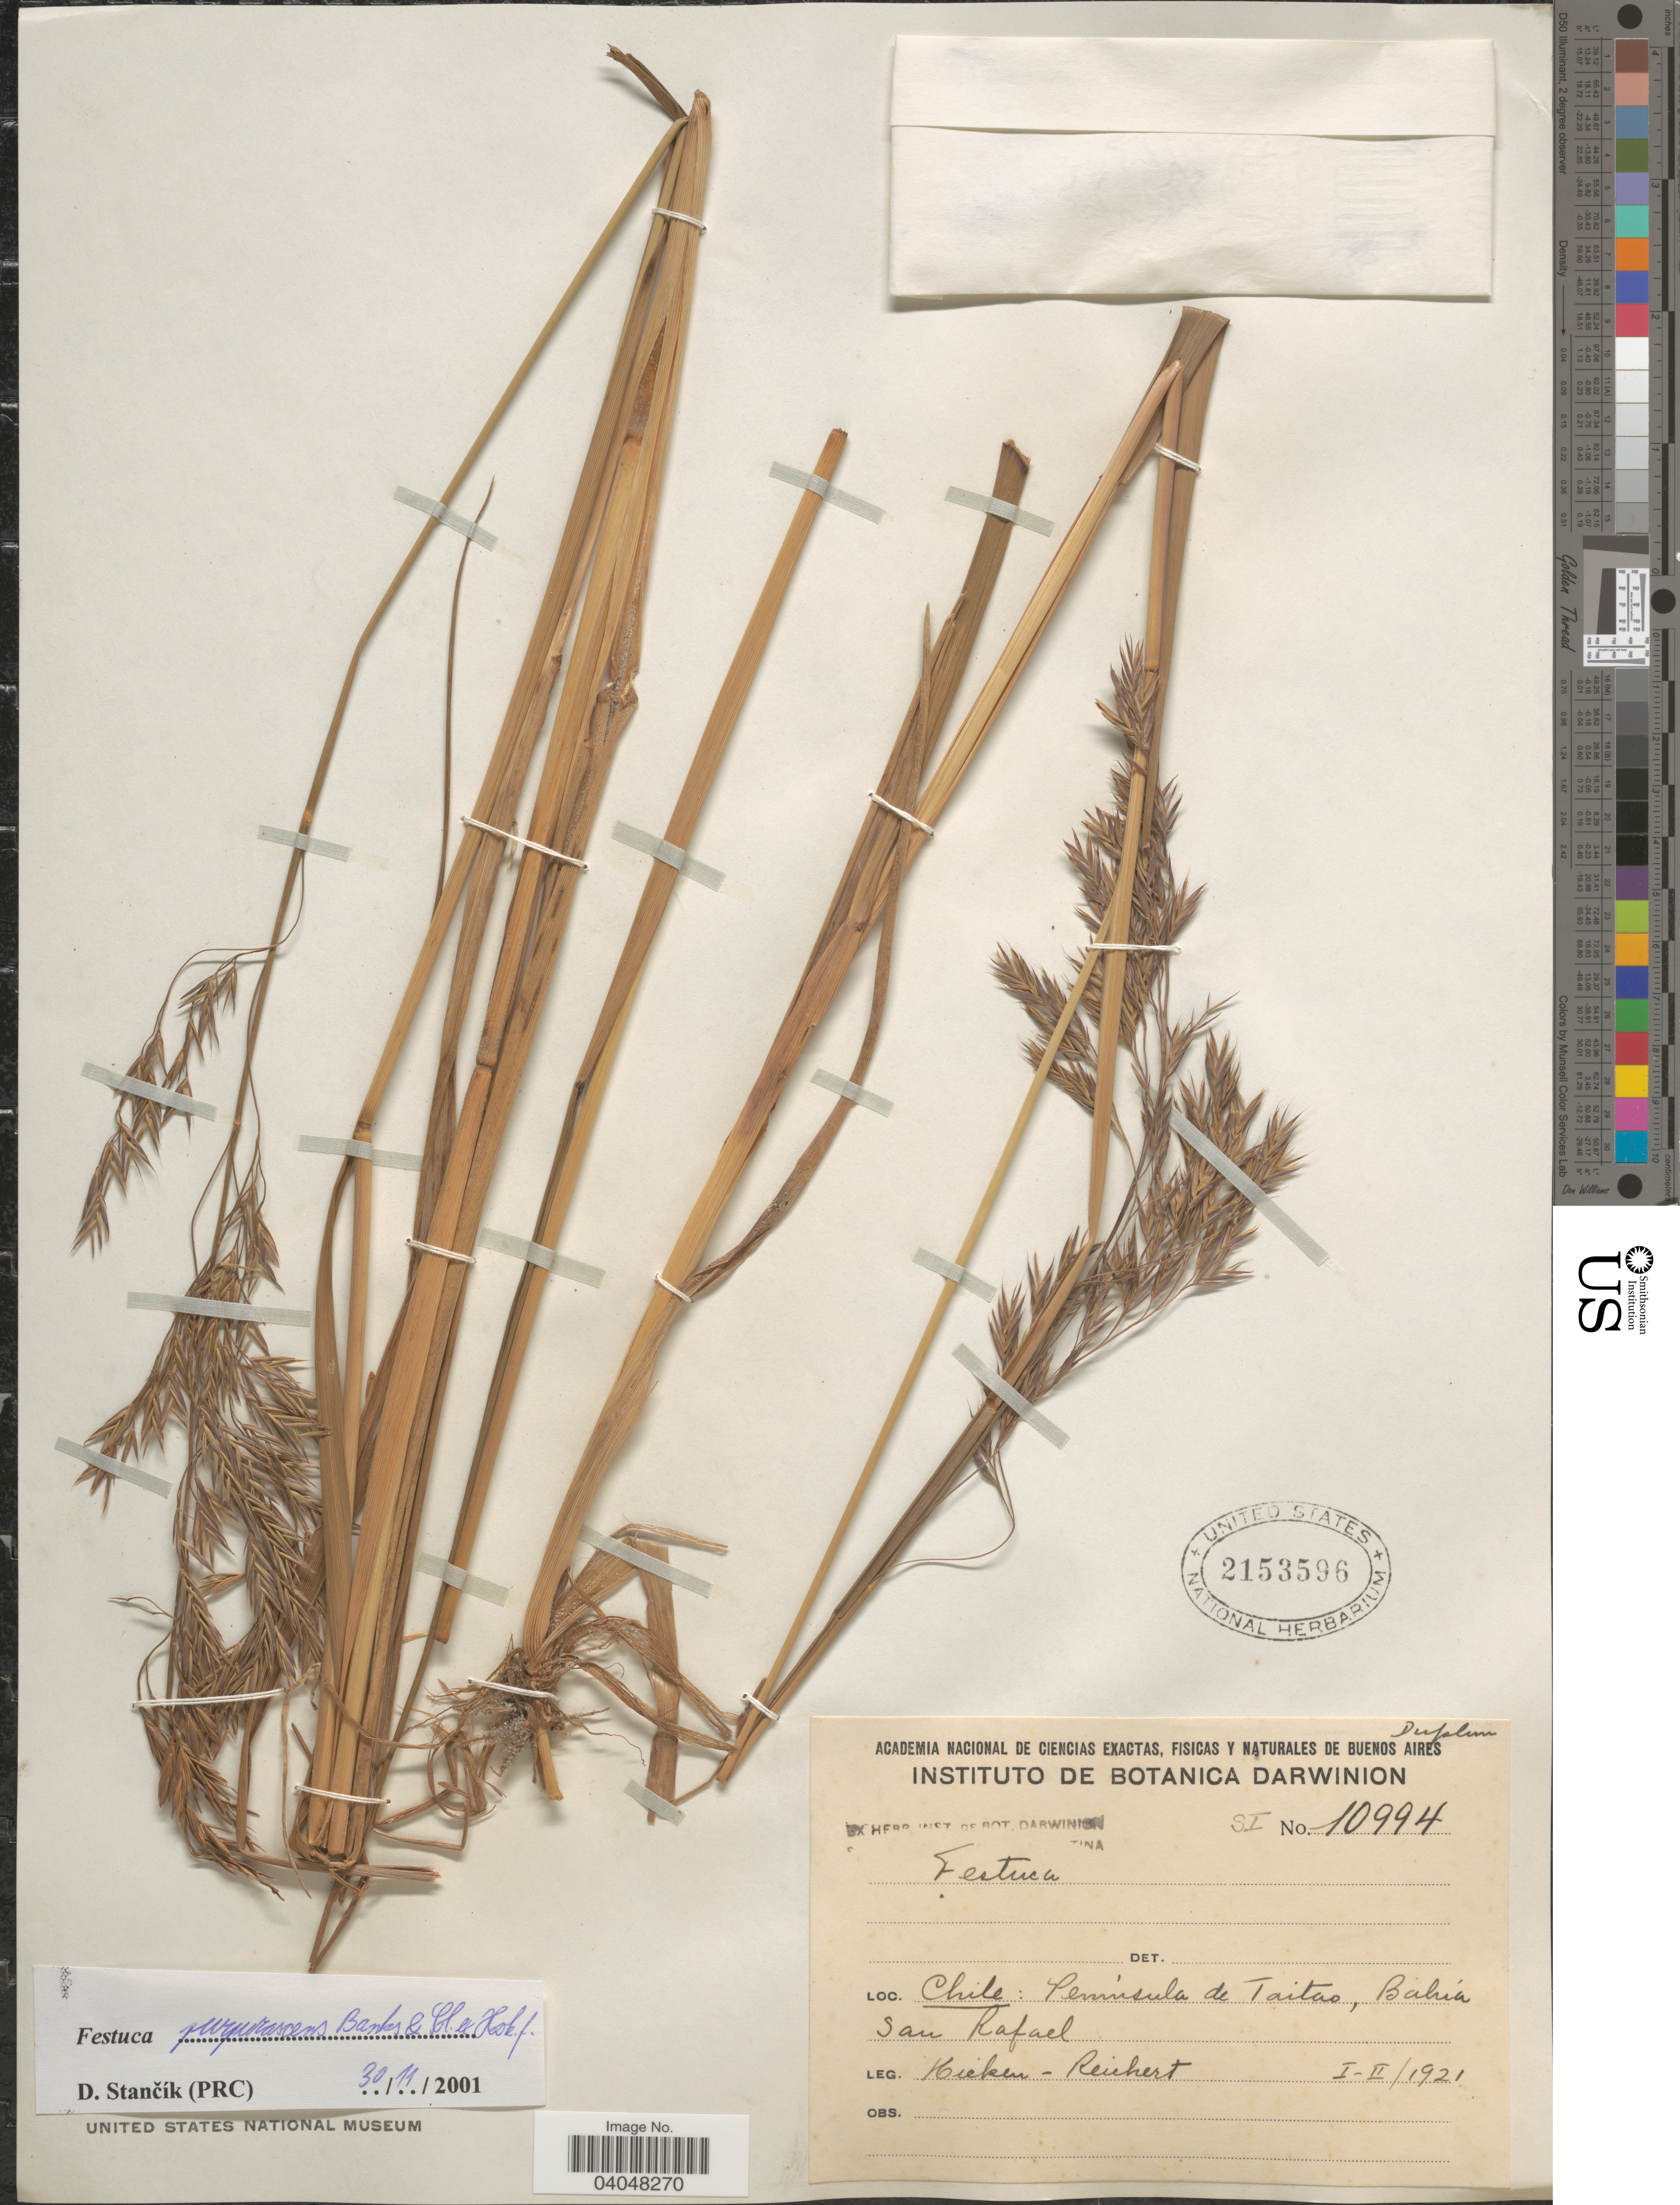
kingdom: Plantae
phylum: Tracheophyta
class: Liliopsida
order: Poales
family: Poaceae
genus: Festuca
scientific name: Festuca purpurascens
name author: Banks & Sol. ex Hook. f.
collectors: Hicken-Reichert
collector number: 10994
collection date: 1921-01/1921-02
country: Chile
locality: Peninsula de Taitao, Bahía San Rafael.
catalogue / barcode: US 2153596